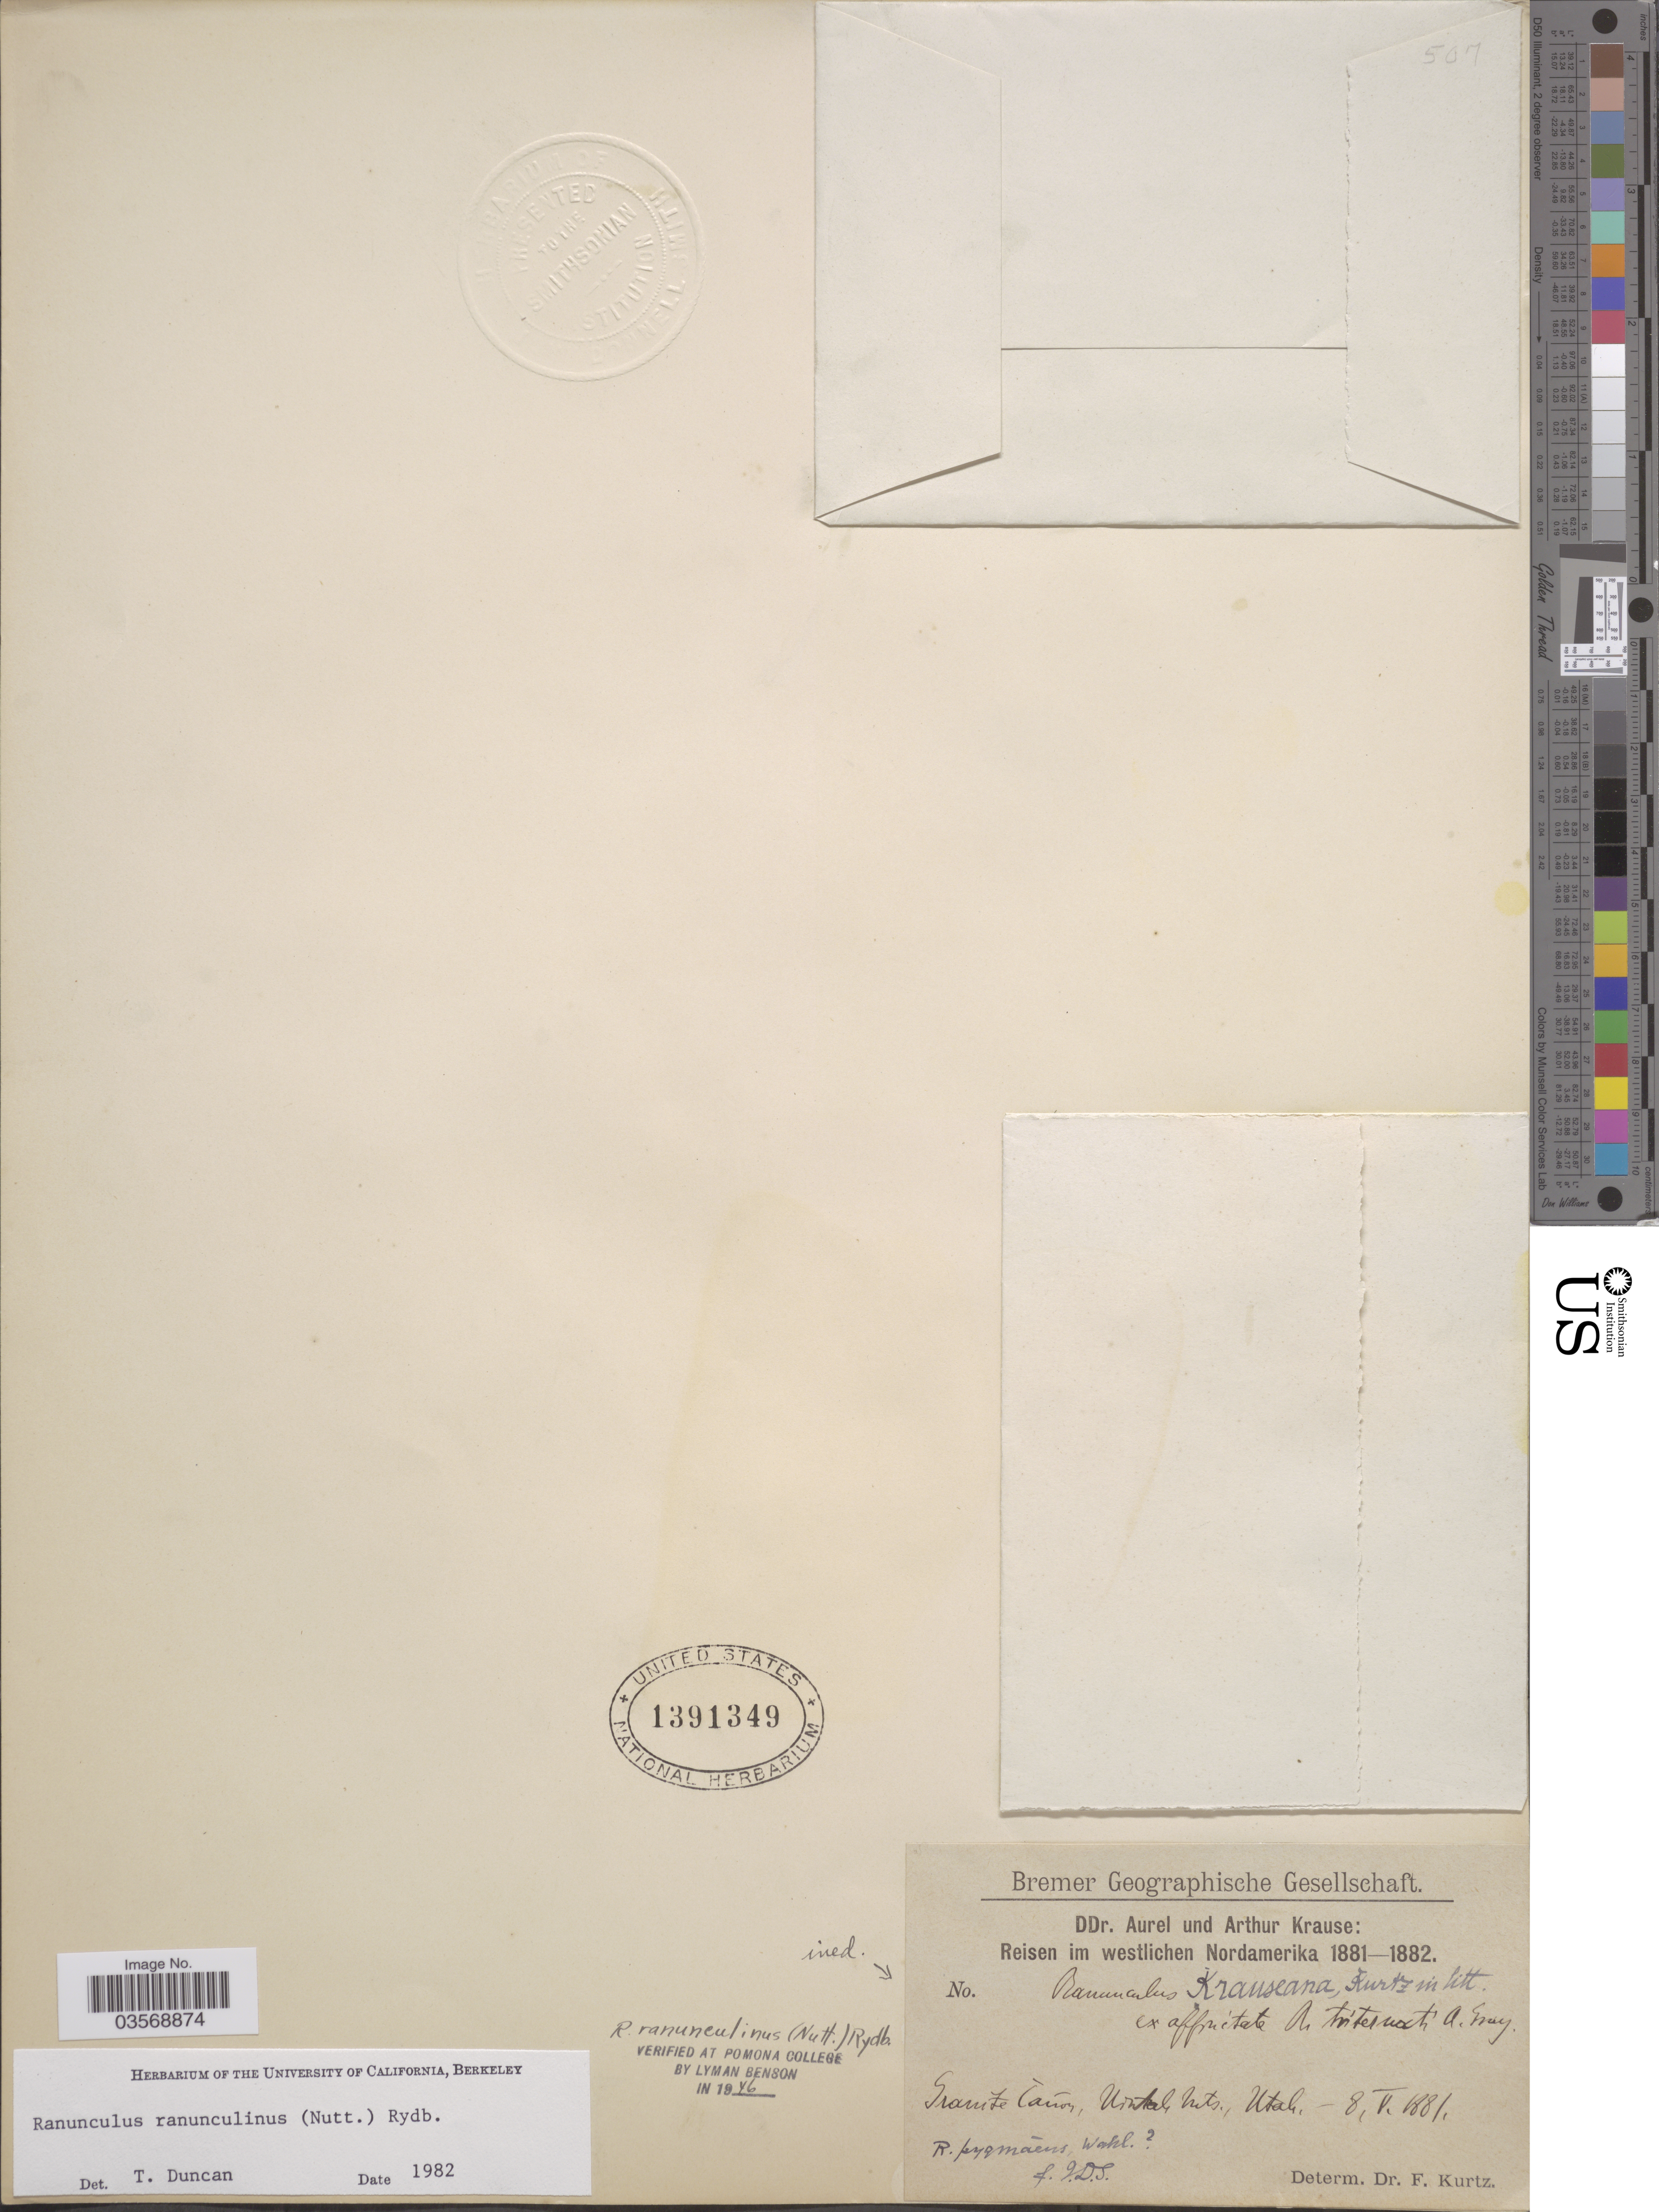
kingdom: Plantae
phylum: Tracheophyta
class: Magnoliopsida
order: Ranunculales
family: Ranunculaceae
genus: Ranunculus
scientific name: Ranunculus ranunculinus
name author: (Nutt.) Rydb.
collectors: A. Krause & A. Krause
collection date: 1881-05-08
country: United States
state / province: Utah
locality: Westlichen Nordamerika. Granite Cañon, Uintah Mts.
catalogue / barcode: US 1391349